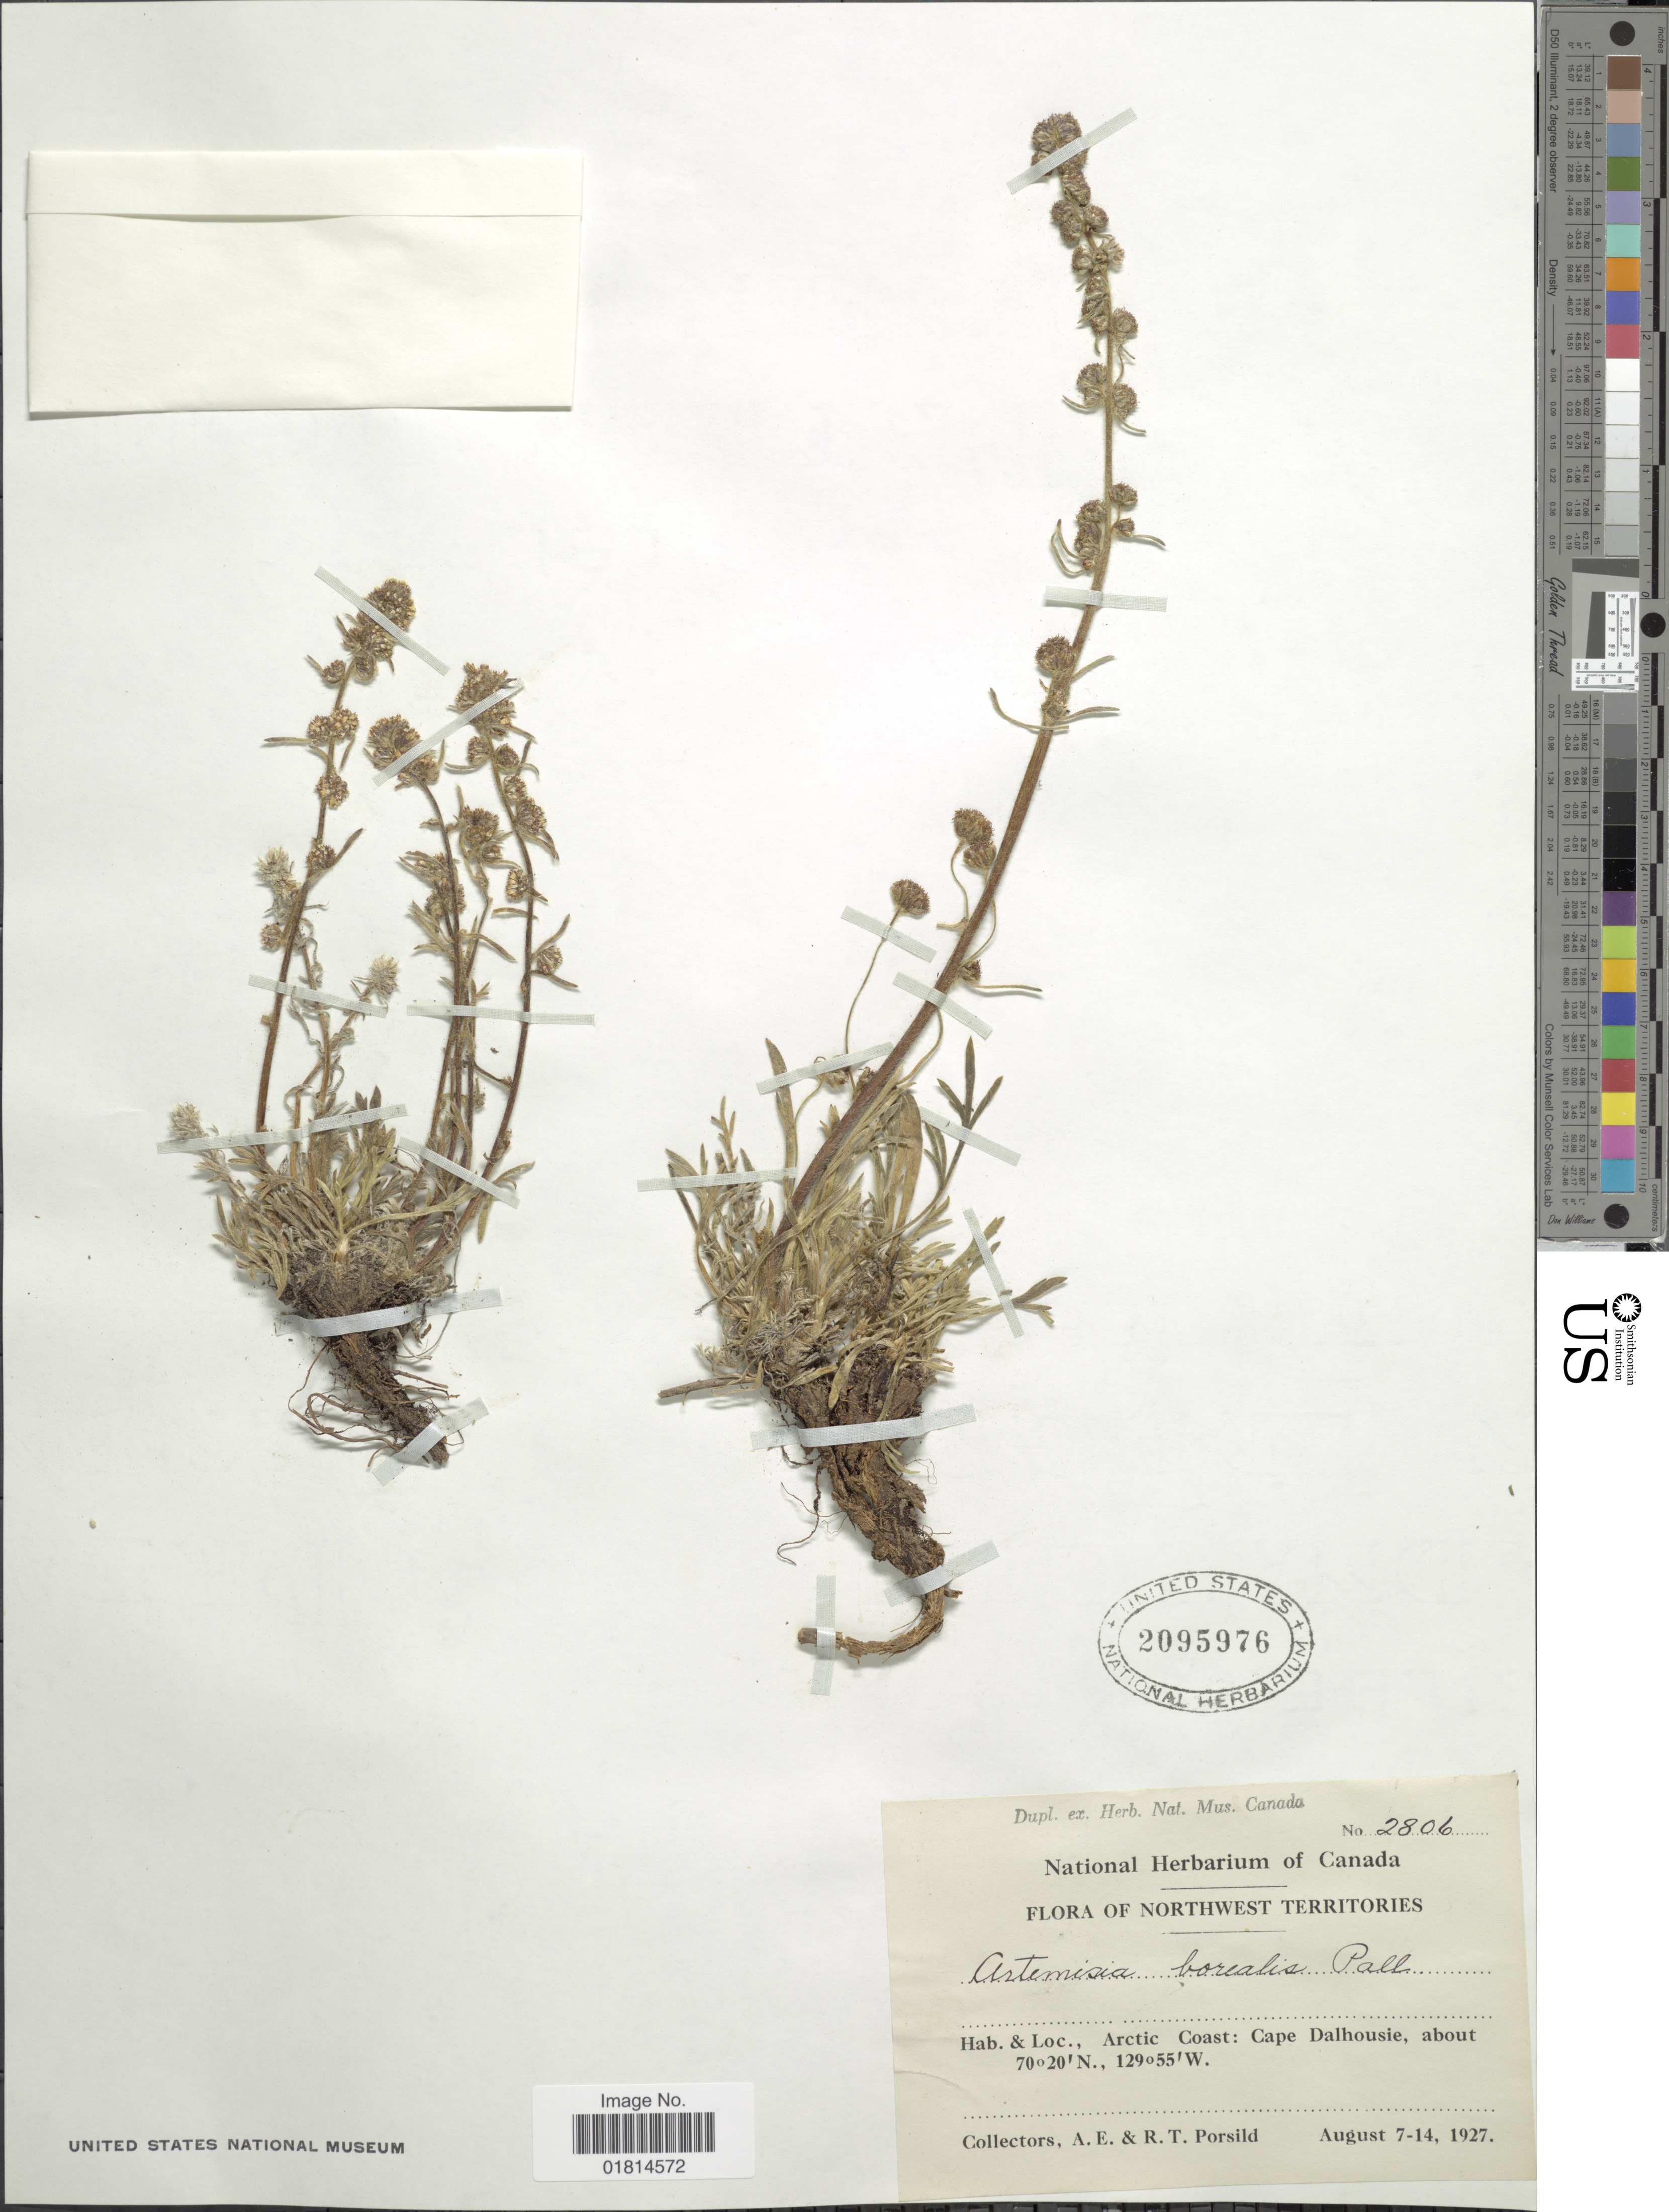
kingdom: Plantae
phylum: Tracheophyta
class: Magnoliopsida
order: Asterales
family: Asteraceae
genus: Artemisia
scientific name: Artemisia borealis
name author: Pall.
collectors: A. E. Porsild & R. T. Porsild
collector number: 2806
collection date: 1927-08-07/1927-08-14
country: Canada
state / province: Northwest Territories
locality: Arctic Coast: Cape Dalhousie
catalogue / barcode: US 2095976